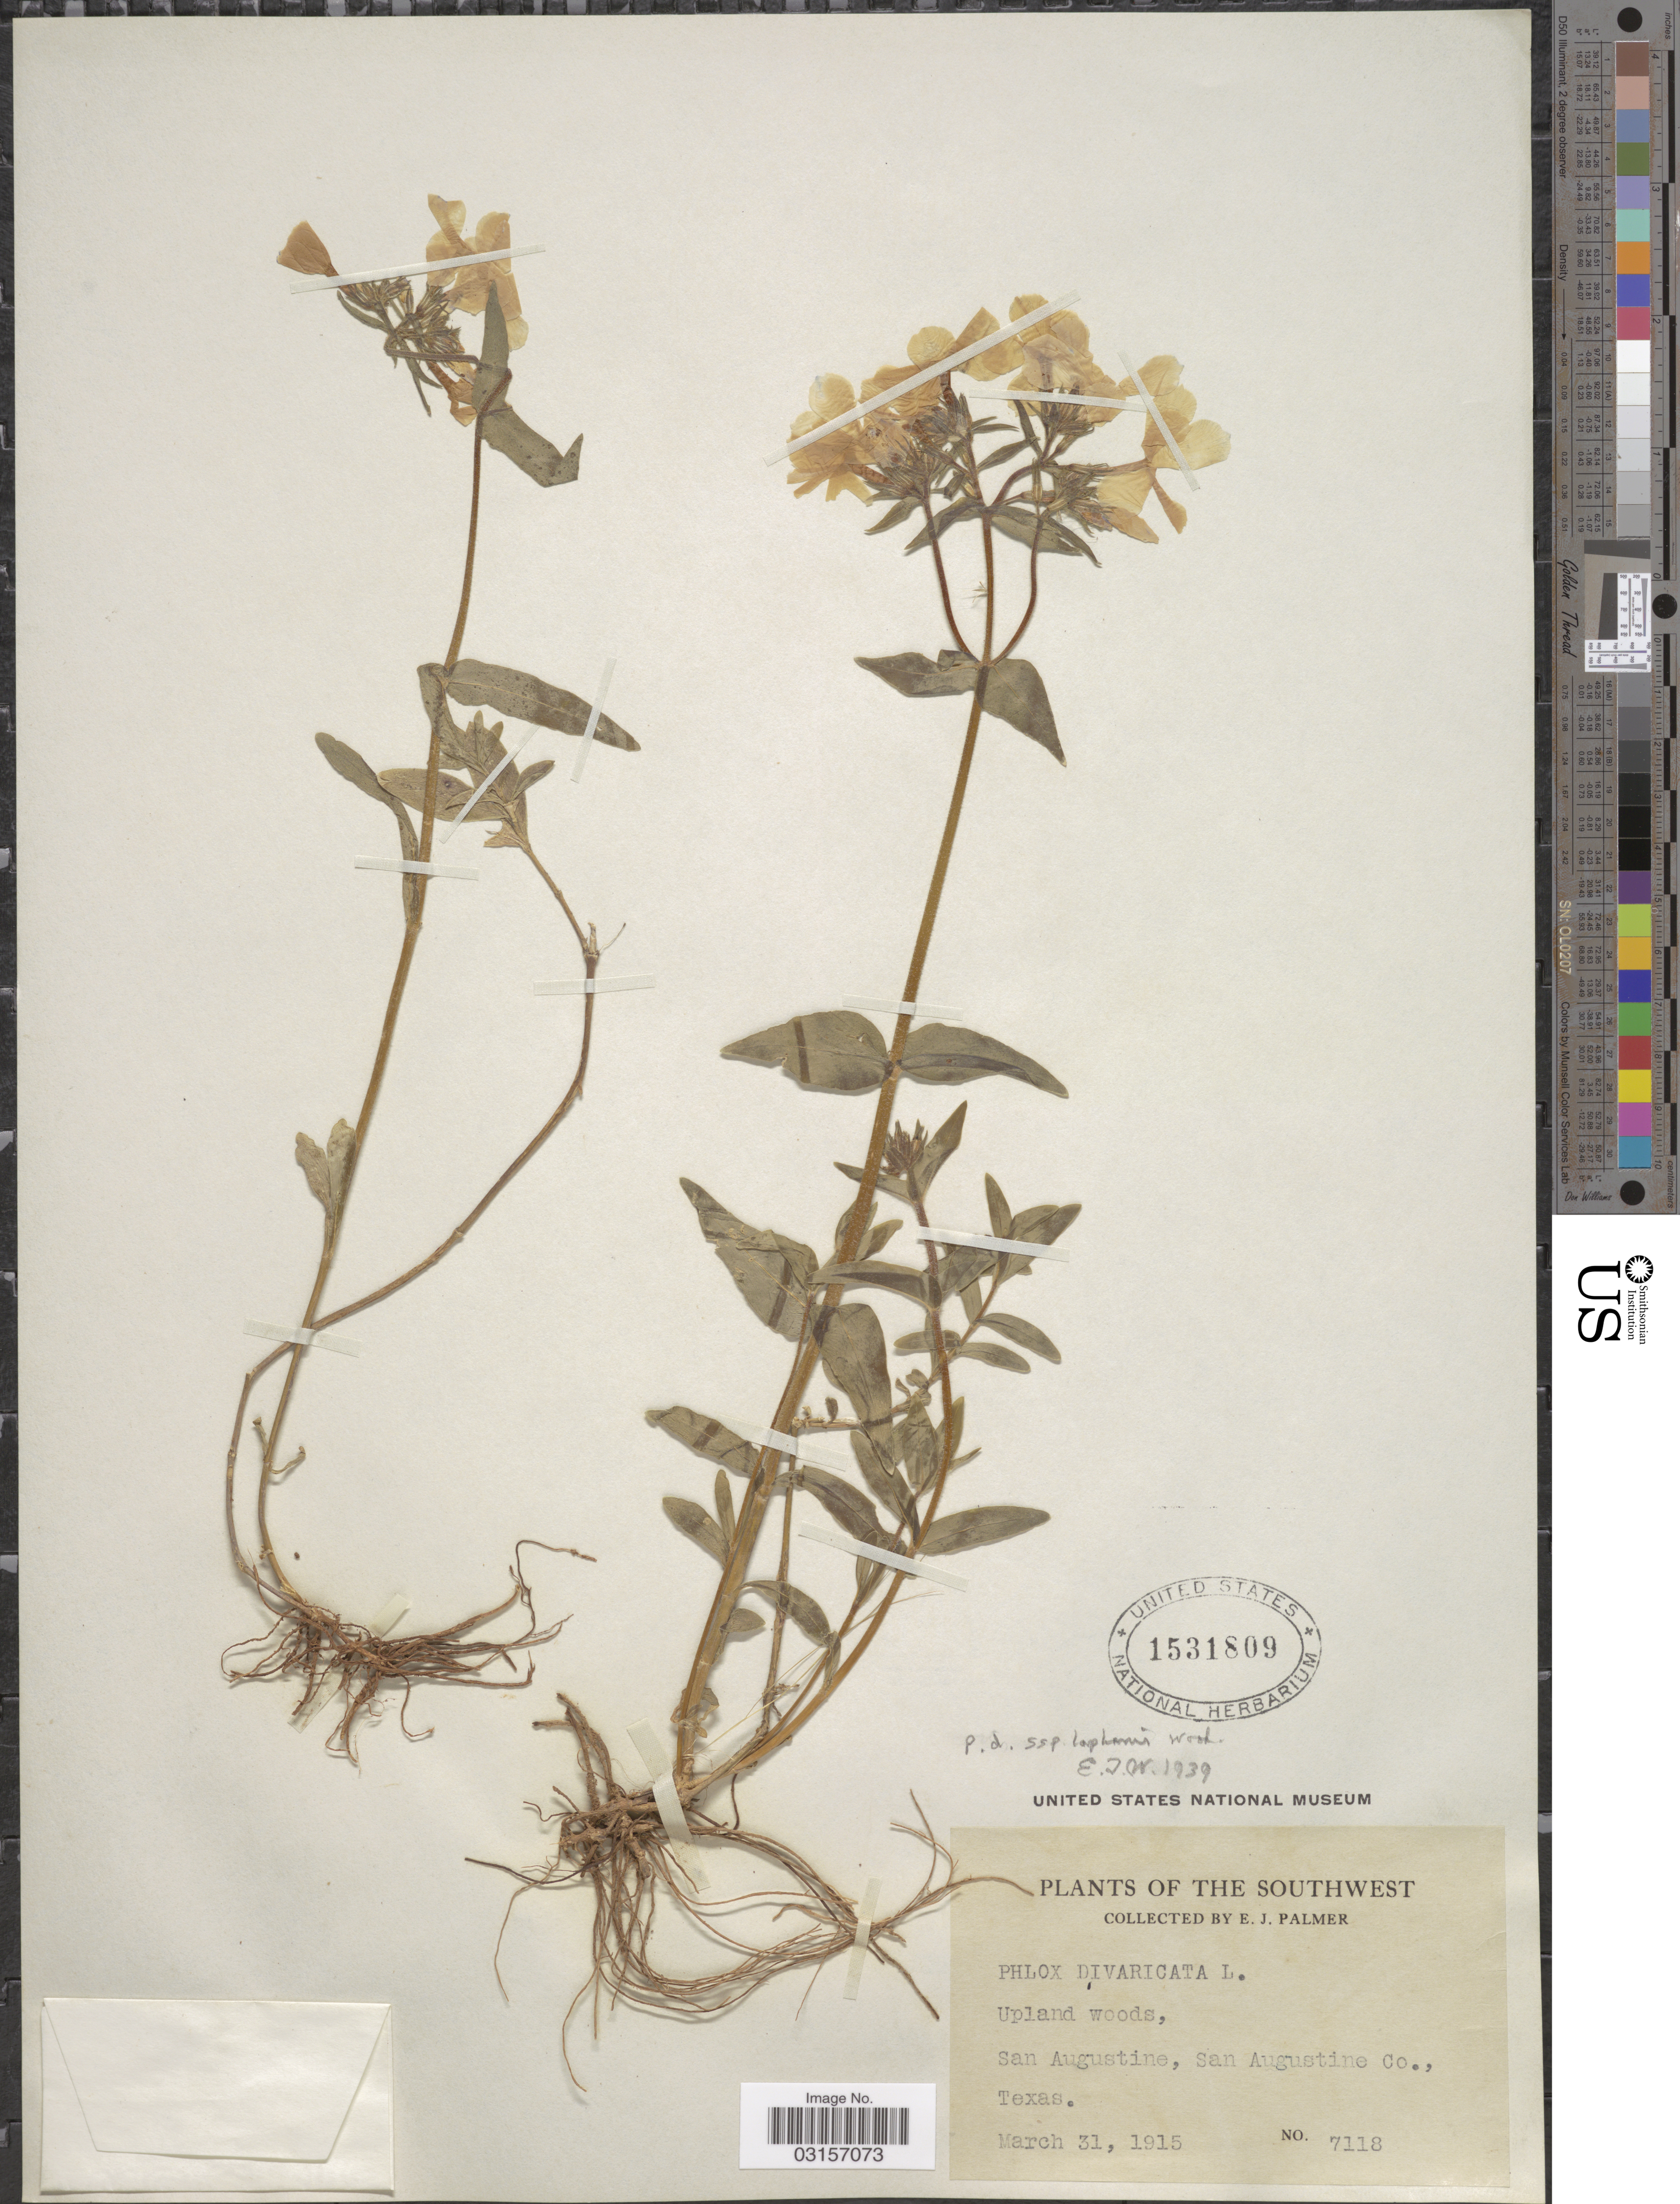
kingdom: Plantae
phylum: Tracheophyta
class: Magnoliopsida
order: Ericales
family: Polemoniaceae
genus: Phlox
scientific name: Phlox divaricata subsp. laphamii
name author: (Alph. Wood) Wherry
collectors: E. J. Palmer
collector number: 7118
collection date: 1915-03-31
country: United States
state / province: Texas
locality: The Southwest, San Augustine, San Augustine Co.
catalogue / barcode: US 1531809